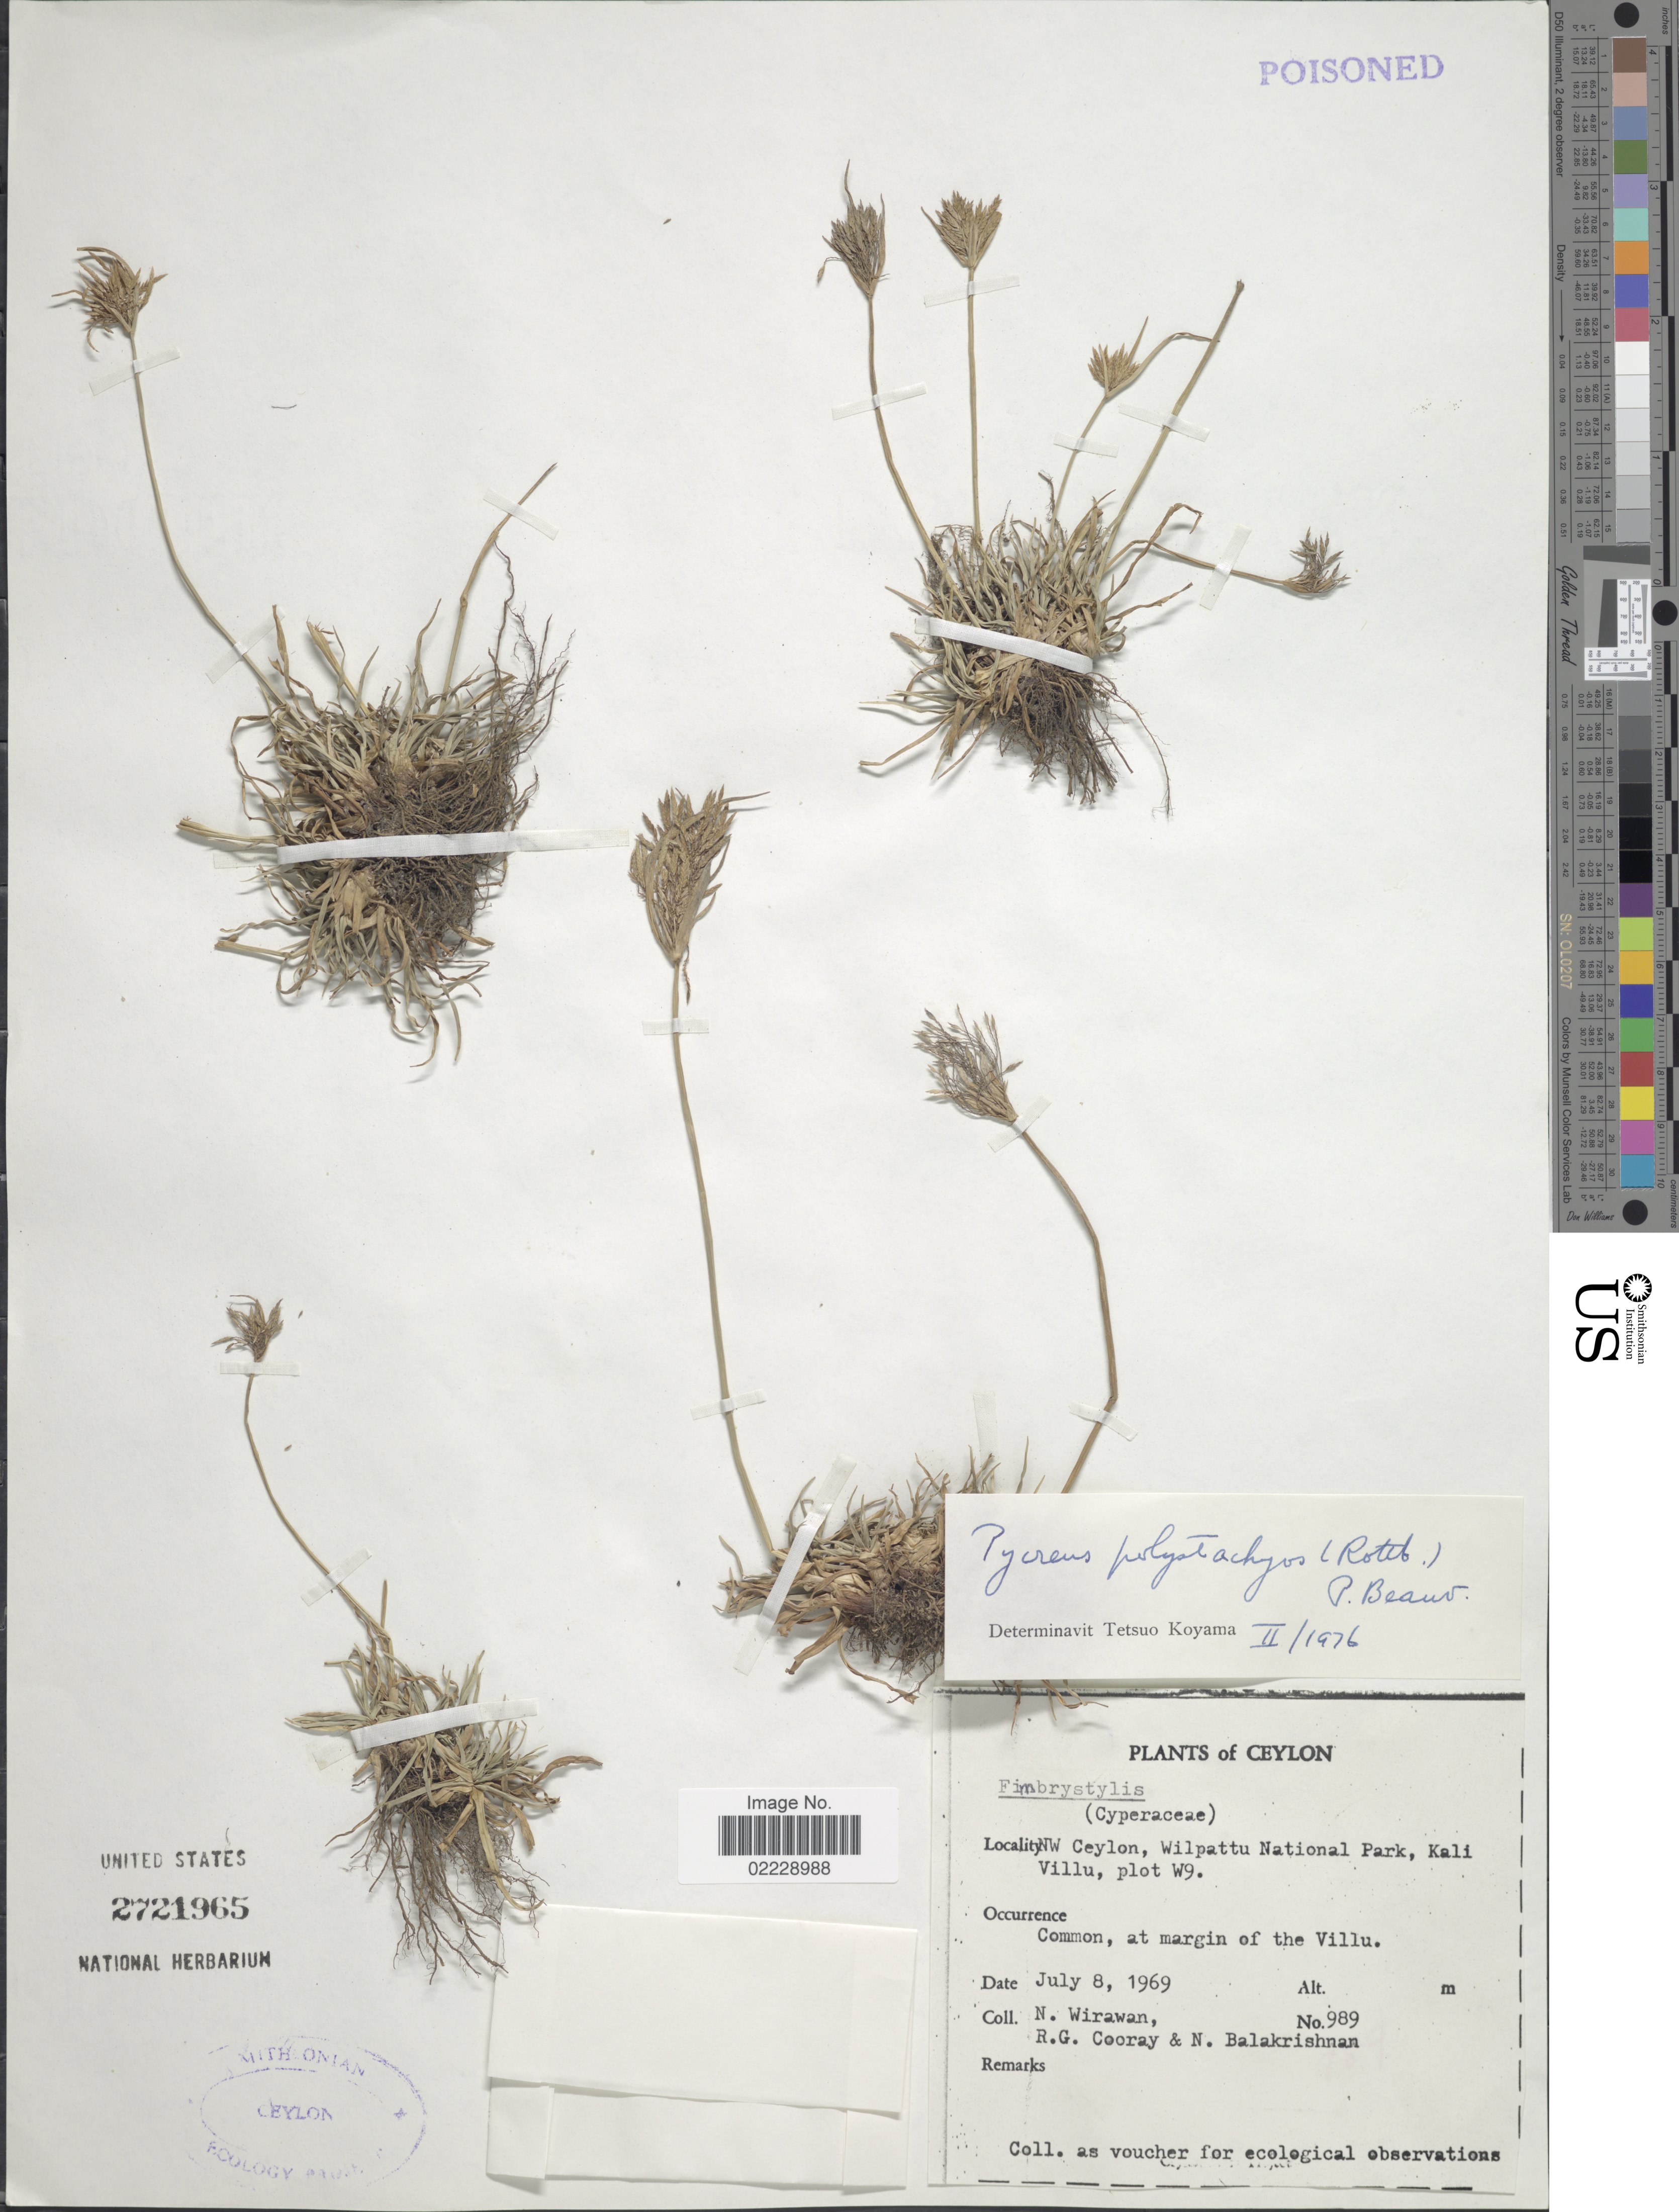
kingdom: Plantae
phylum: Tracheophyta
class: Liliopsida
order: Poales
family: Cyperaceae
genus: Cyperus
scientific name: Cyperus polystachyos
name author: Rottb.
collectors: N. Wirawan, R. Cooray & N. Balakrishnan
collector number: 989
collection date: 1969-07-08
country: Sri Lanka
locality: NW Ceylon, Wilpattu National Park, Kali Villu, plot W9. Common, at margin of the Villu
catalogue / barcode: US 2721965